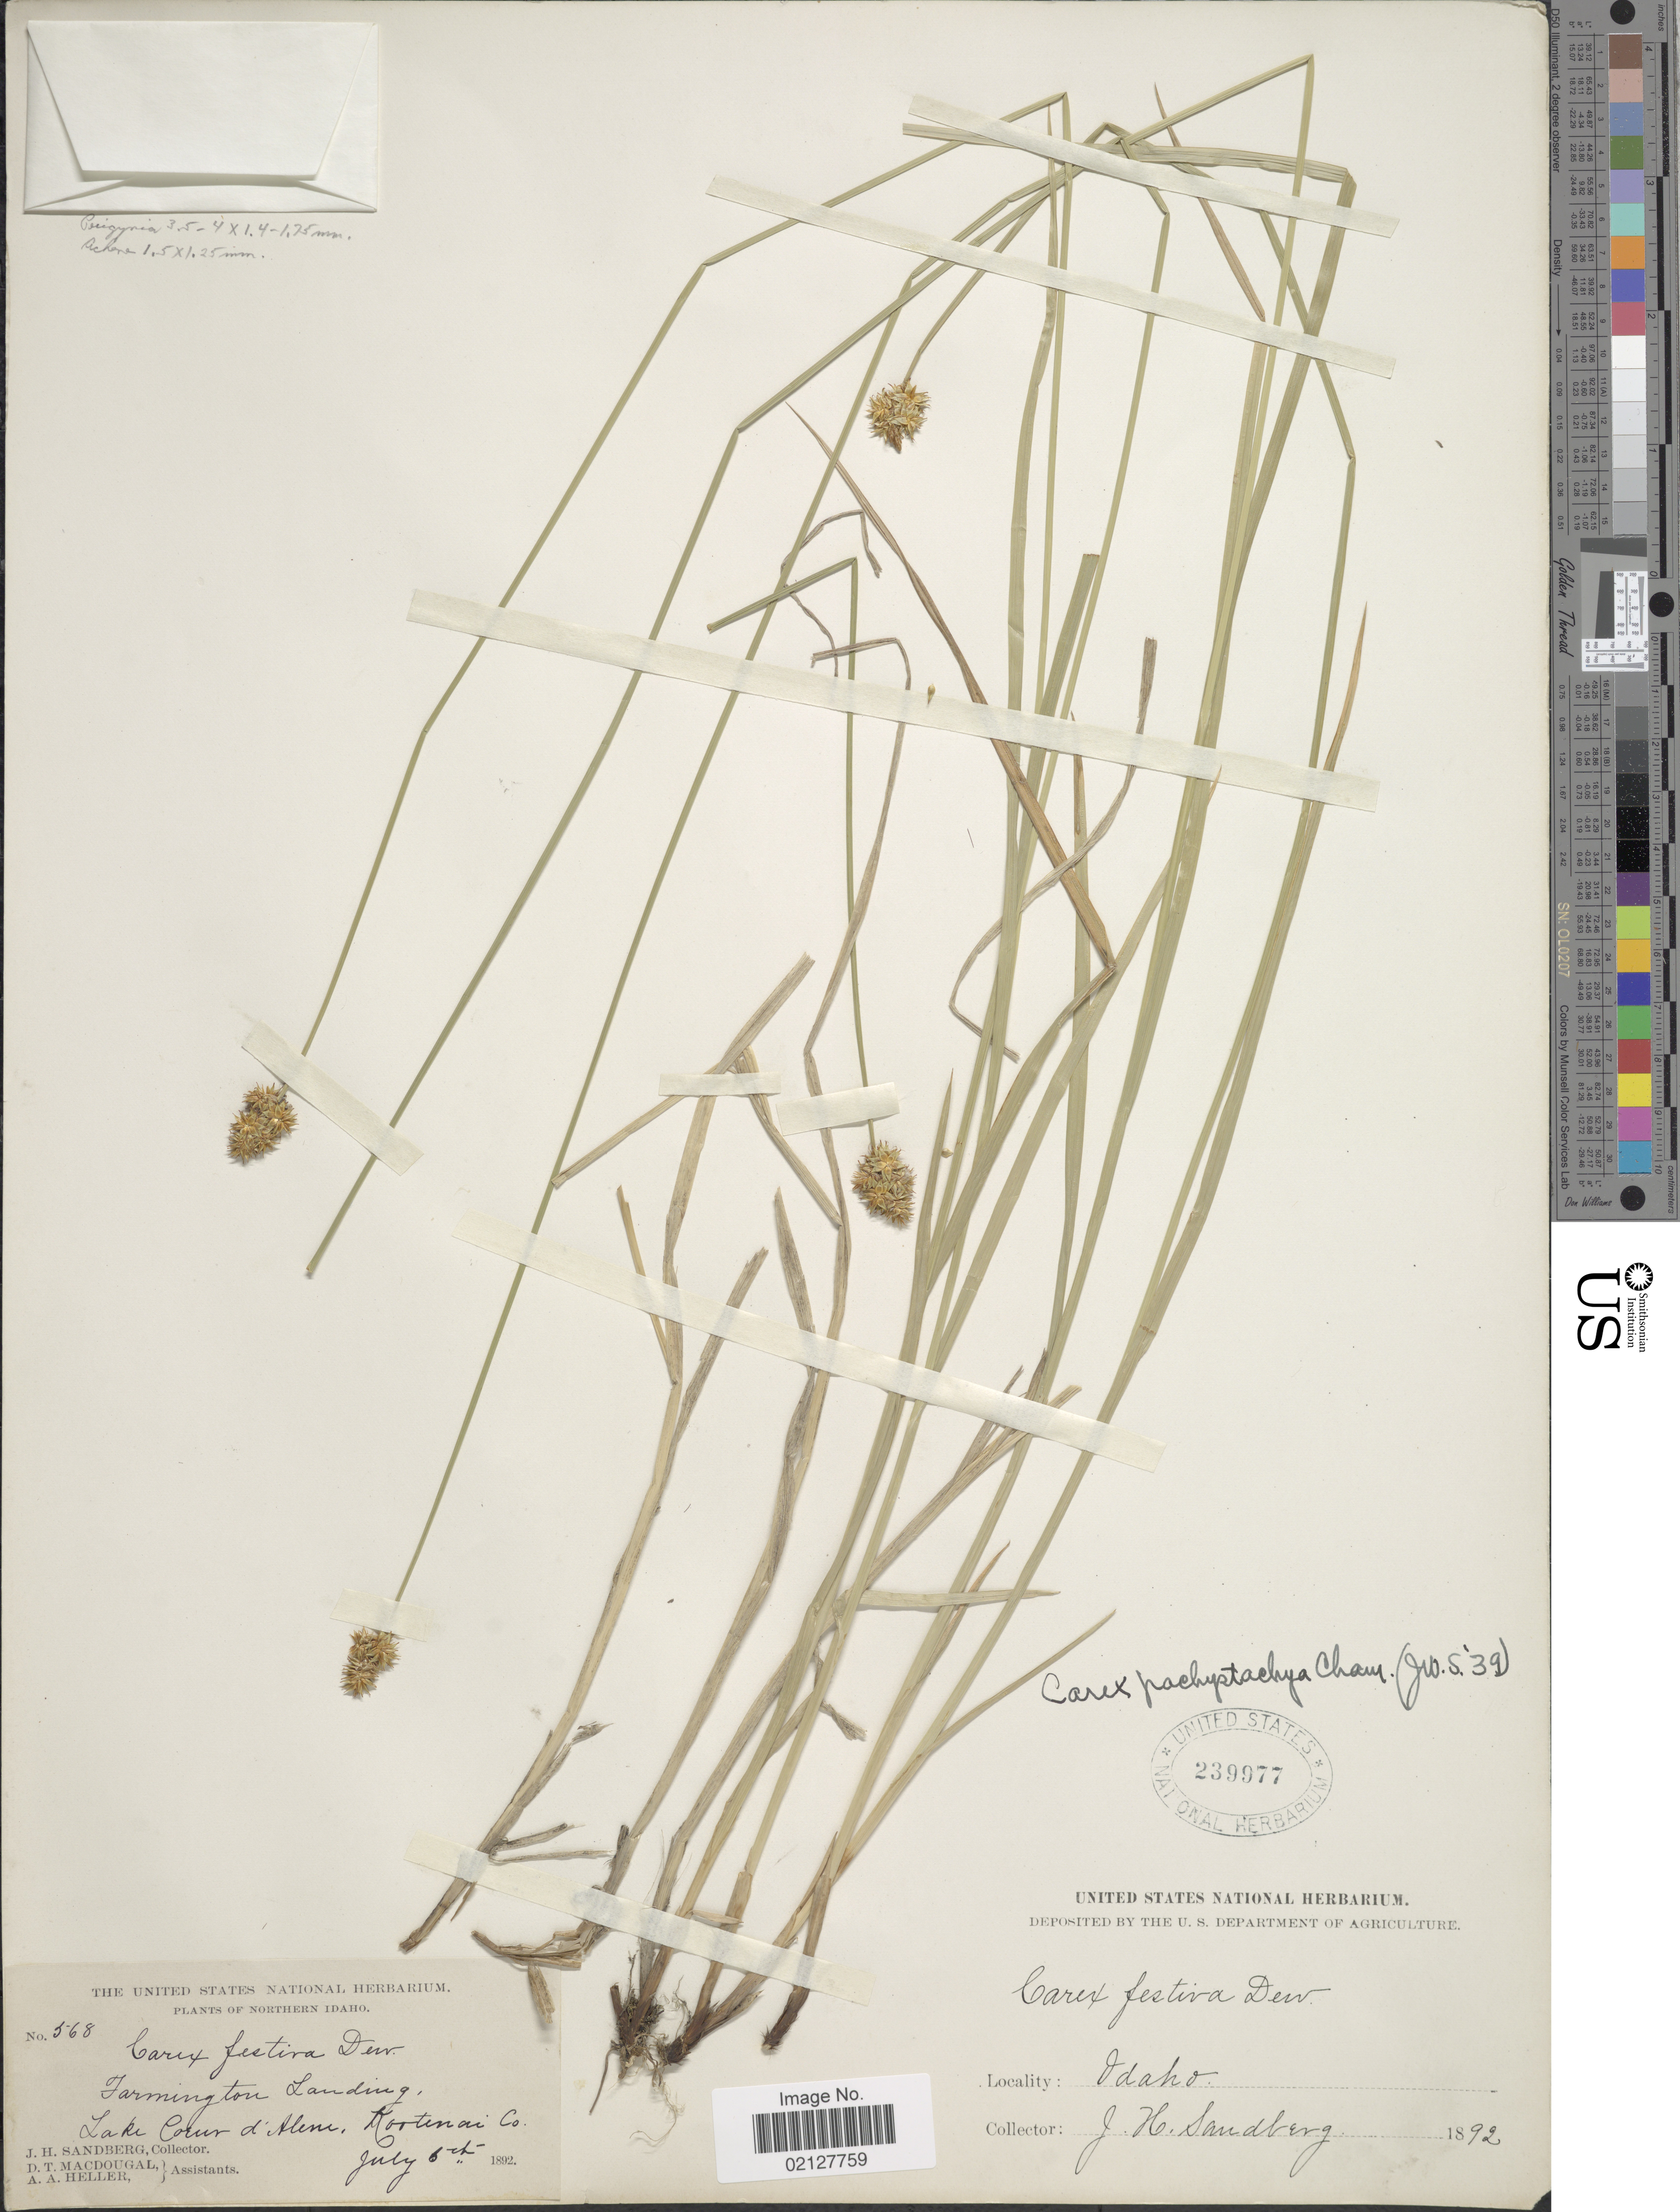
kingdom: Plantae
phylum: Tracheophyta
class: Liliopsida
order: Poales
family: Cyperaceae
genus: Carex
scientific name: Carex pachystachya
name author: Cham. ex Steud.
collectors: J. H. Sandberg, D. T. MacDougal & A. A. Heller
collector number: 568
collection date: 1893-07-05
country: United States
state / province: Idaho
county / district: Kootenai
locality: Farmington Landing, Lake Coeur d' Alene, Kootenai Co.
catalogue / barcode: US 239977